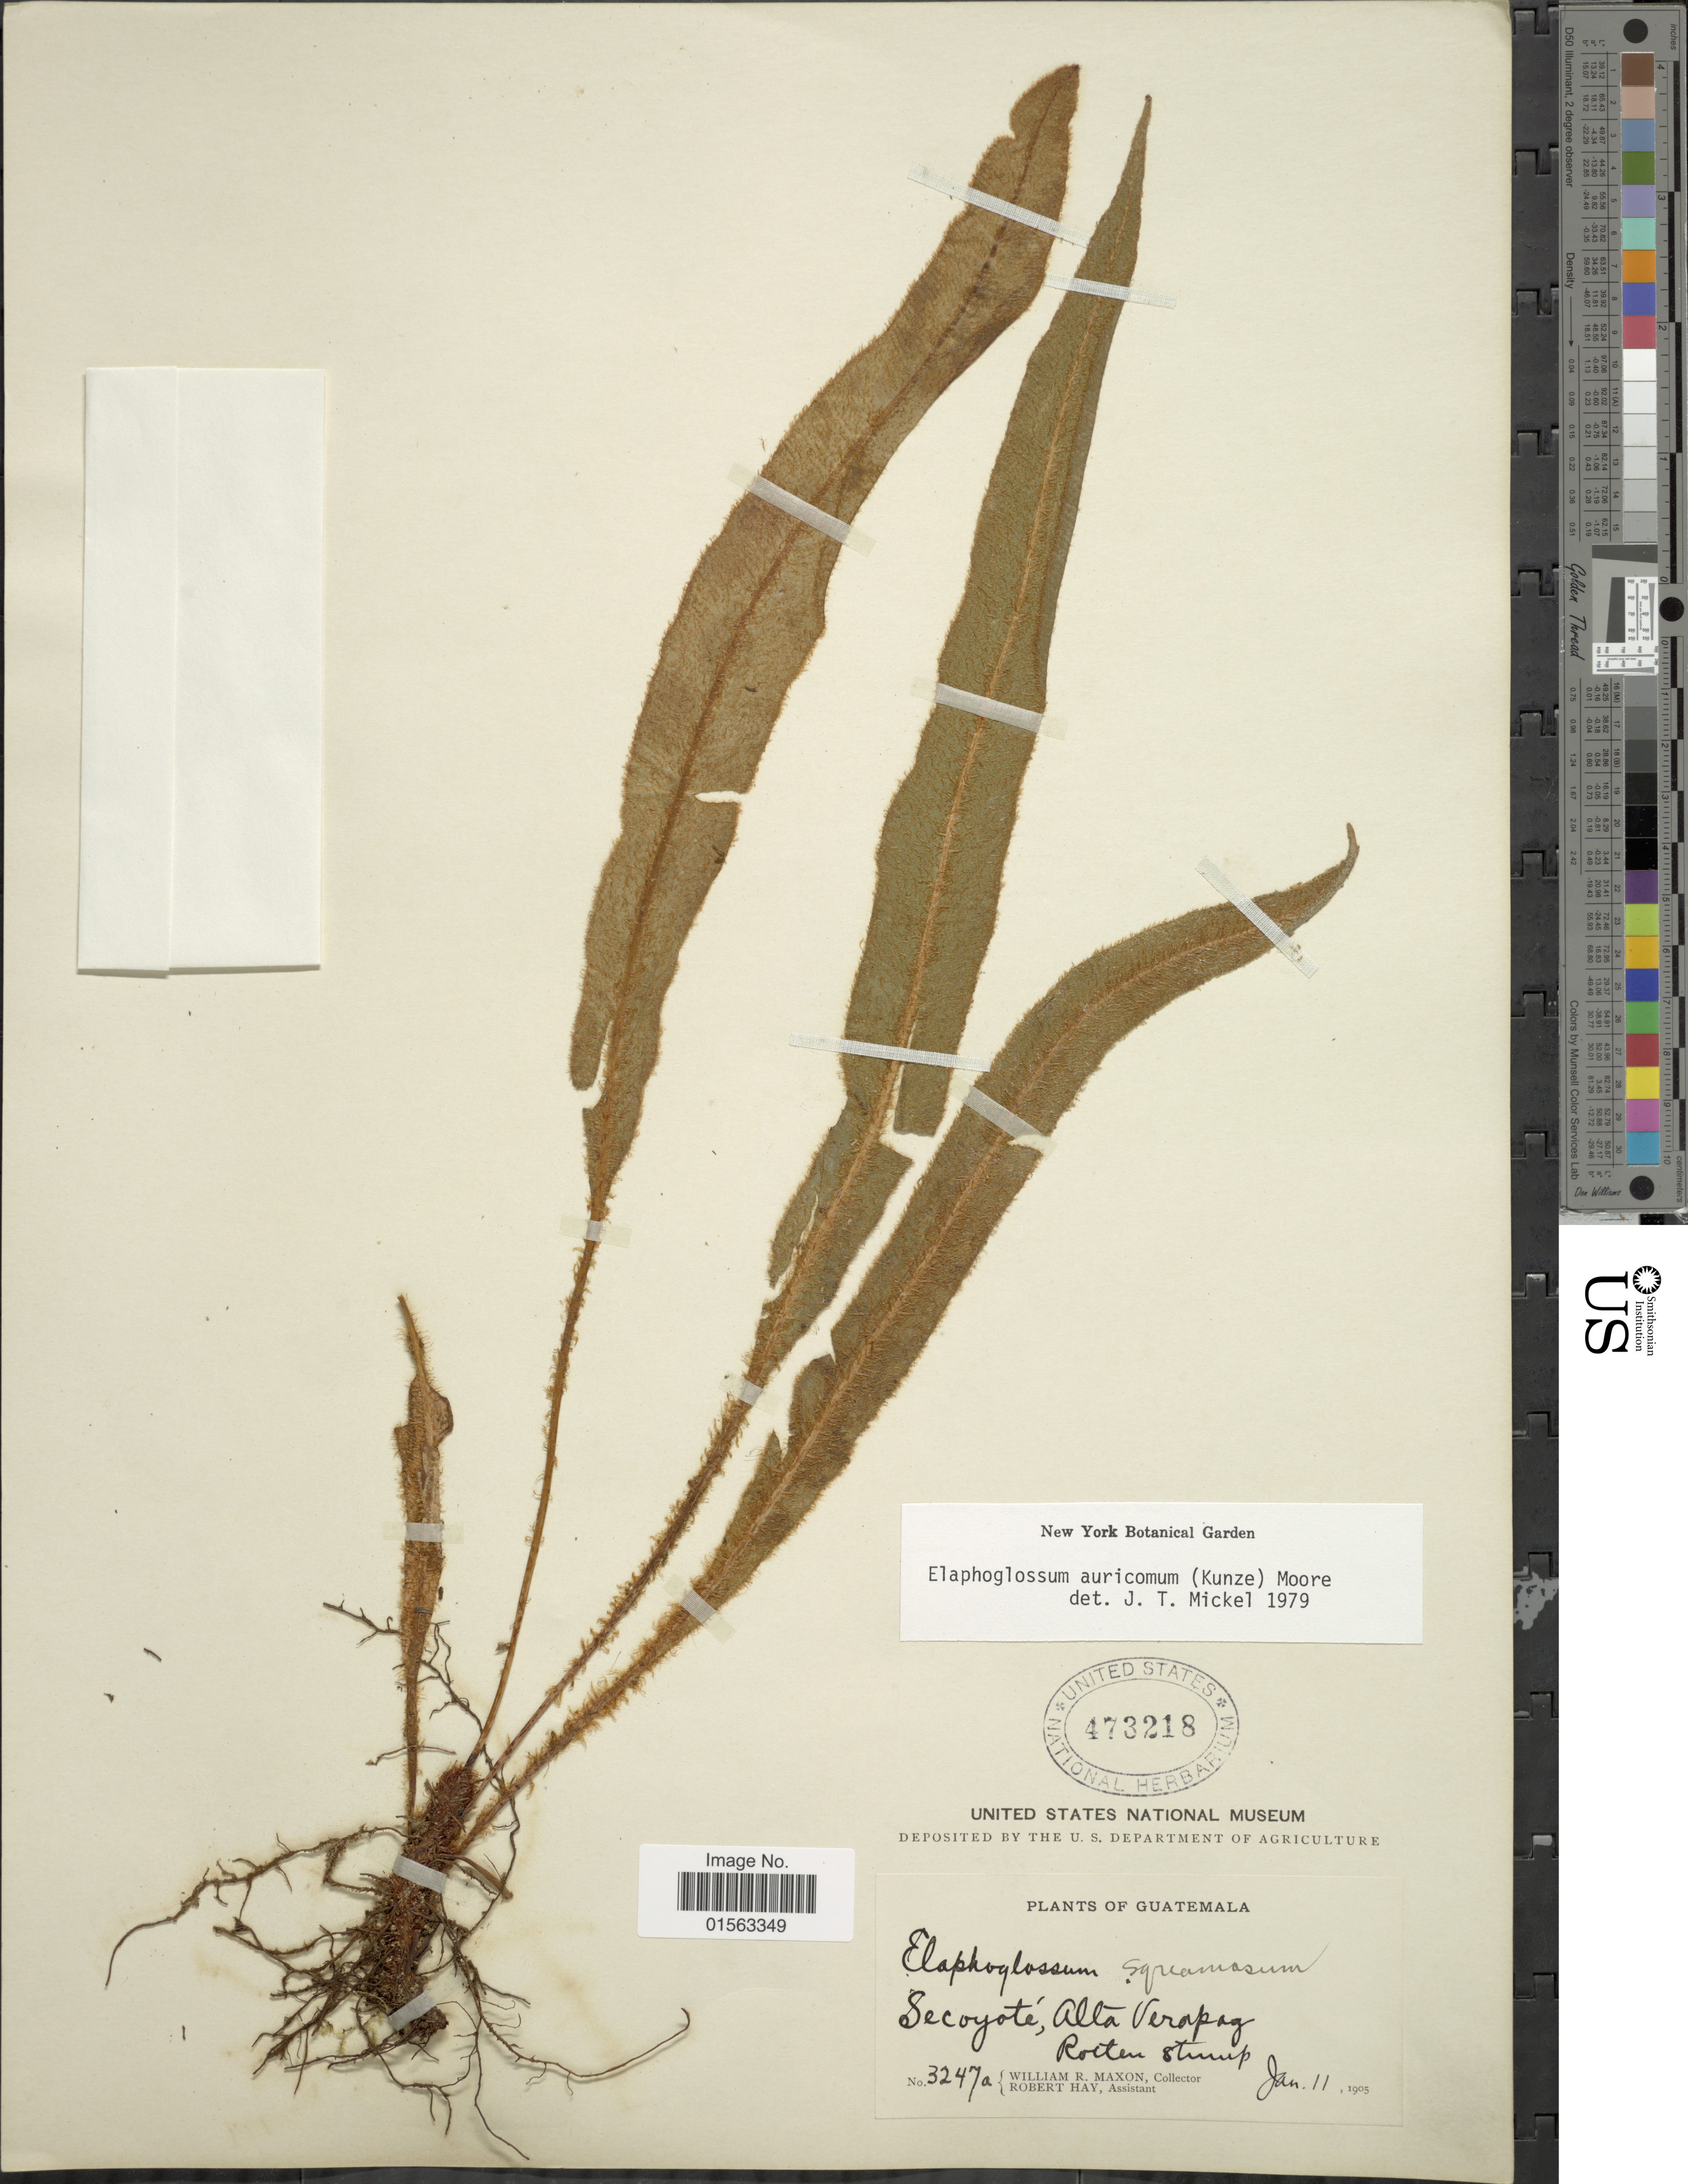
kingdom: Plantae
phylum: Tracheophyta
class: Polypodiopsida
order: Polypodiales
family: Dryopteridaceae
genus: Elaphoglossum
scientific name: Elaphoglossum auricomum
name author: (Kunze) T. Moore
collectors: W. R. Maxon & R. H. Hay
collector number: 3247a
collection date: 1905-01-11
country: Guatemala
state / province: Alta Verapaz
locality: Secoyote, Alta Verapaz.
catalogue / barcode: US 473218